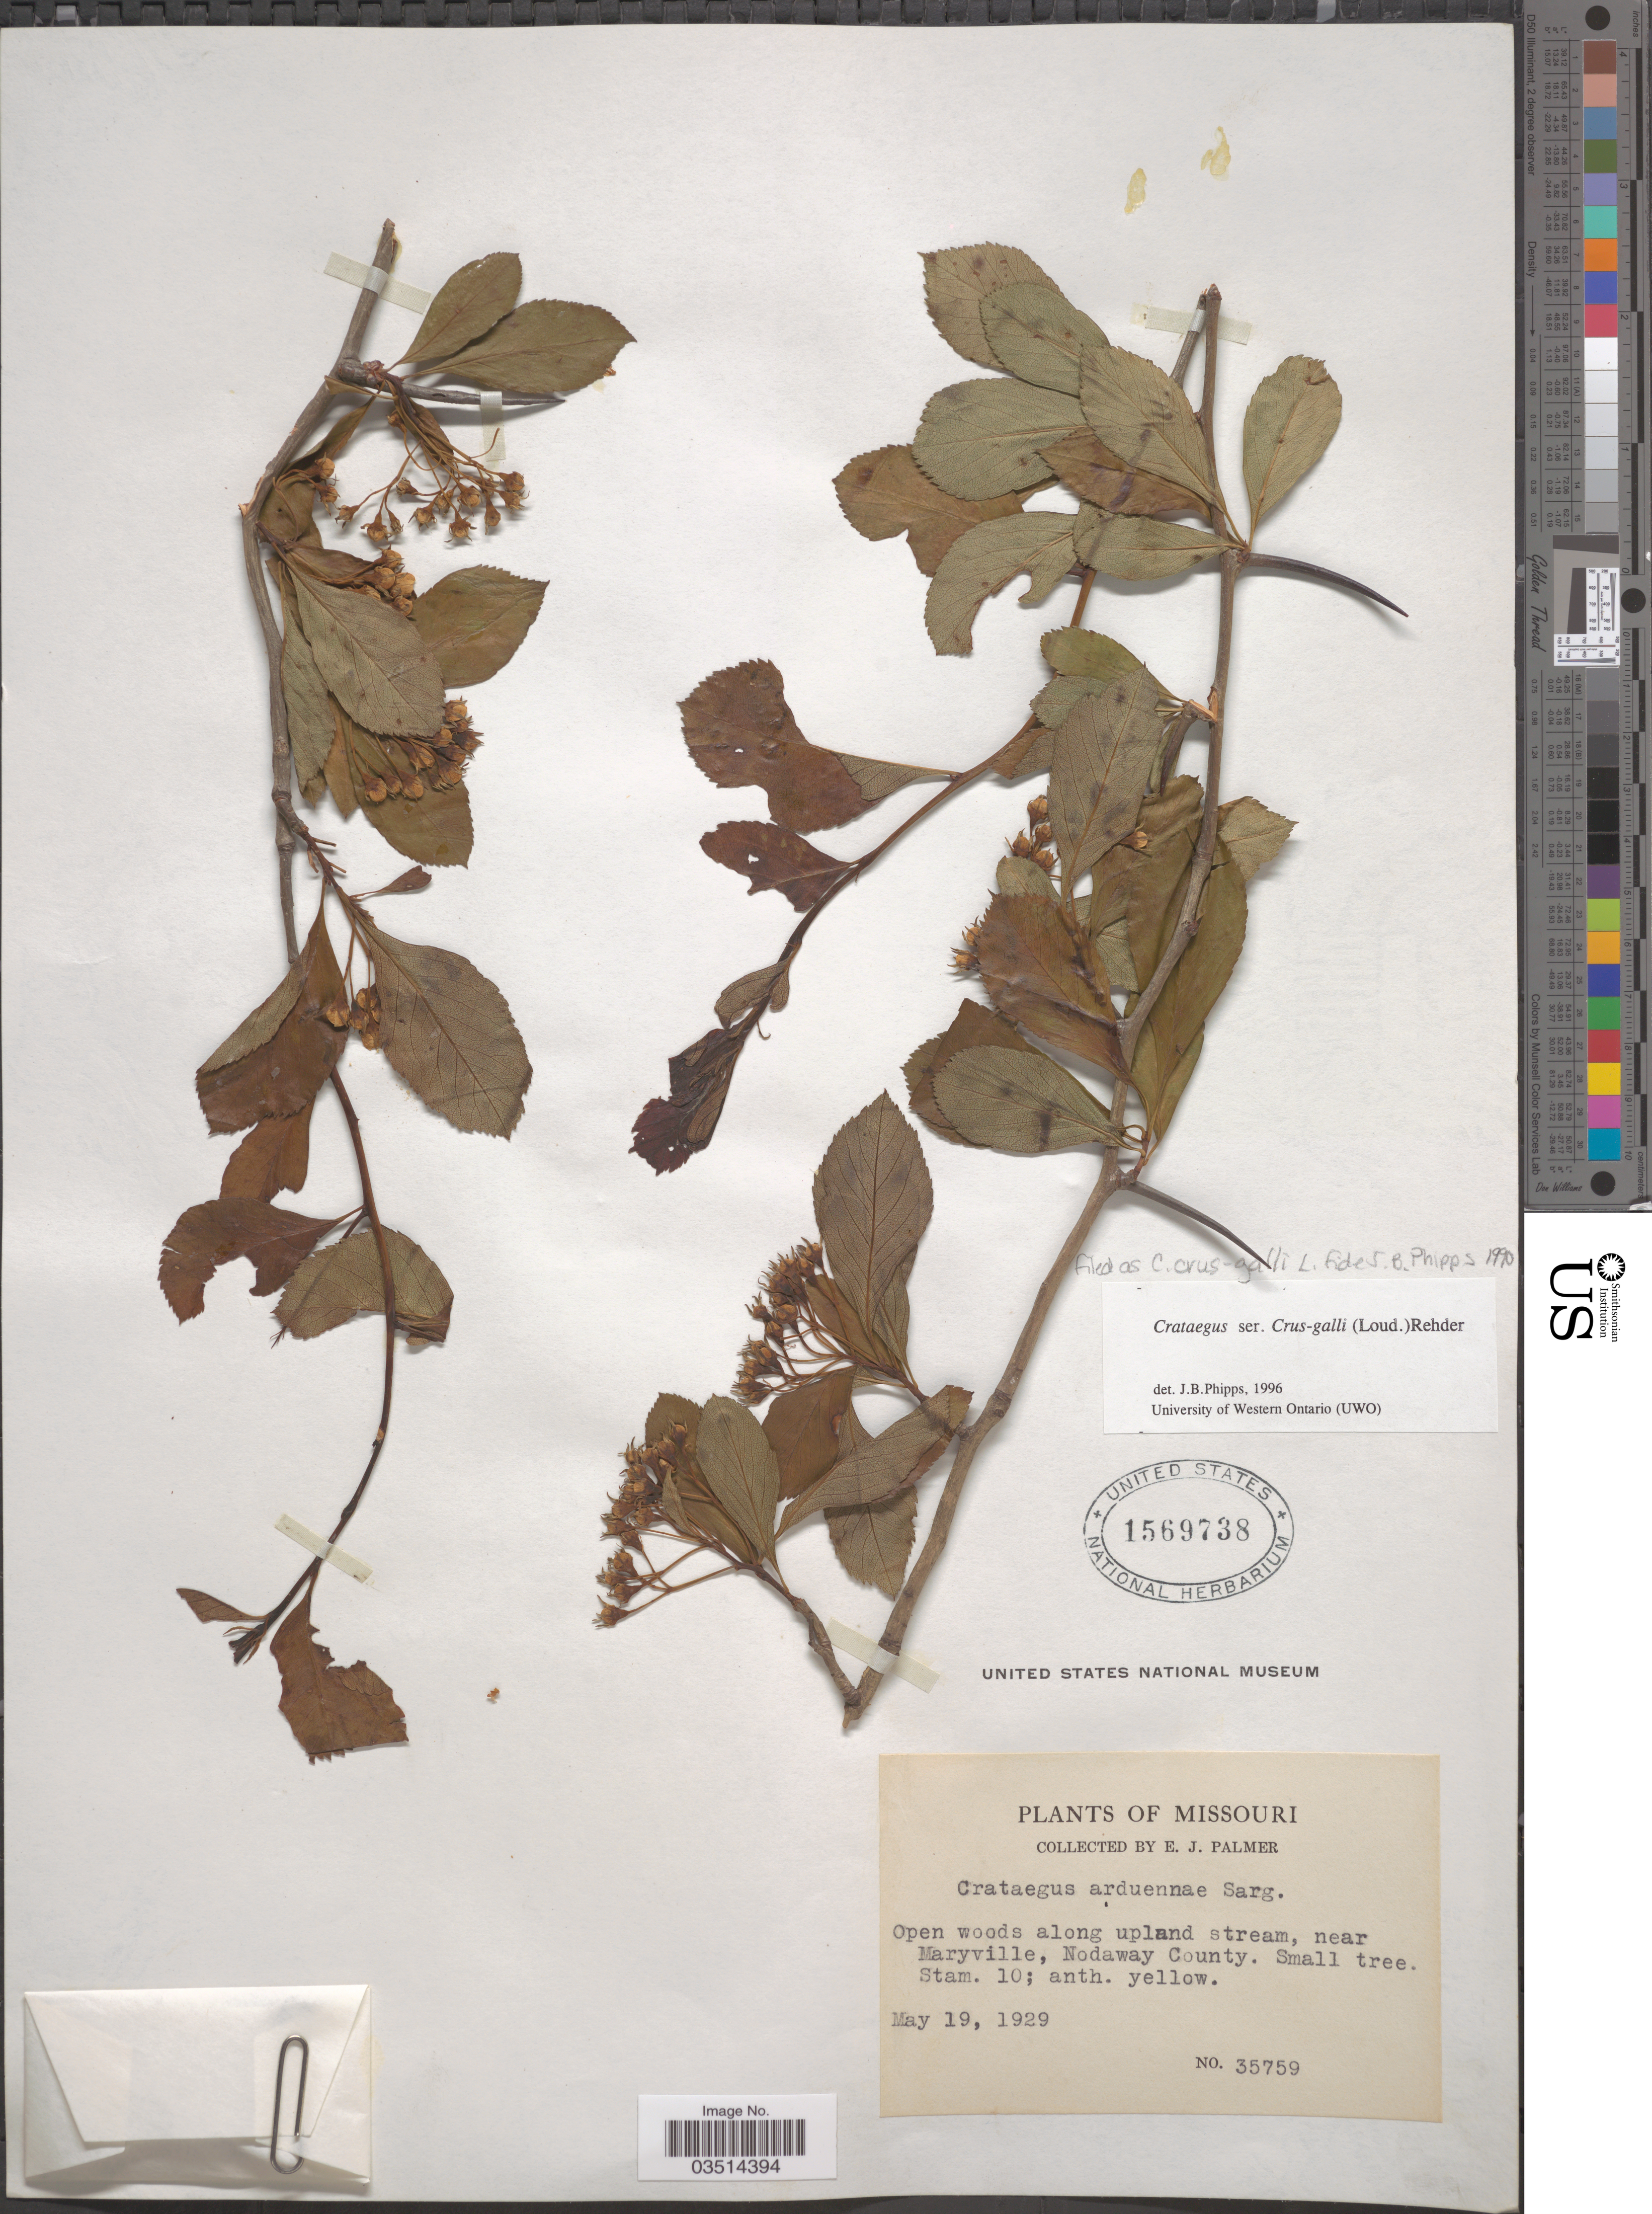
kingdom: Plantae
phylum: Tracheophyta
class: Magnoliopsida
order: Rosales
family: Rosaceae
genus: Crataegus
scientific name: Crataegus crus-galli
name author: L.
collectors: E. J. Palmer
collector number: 35759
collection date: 1929-05-19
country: United States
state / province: Missouri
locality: Open woods along upland stream, near Maryville, Nodaway County.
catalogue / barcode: US 1569738